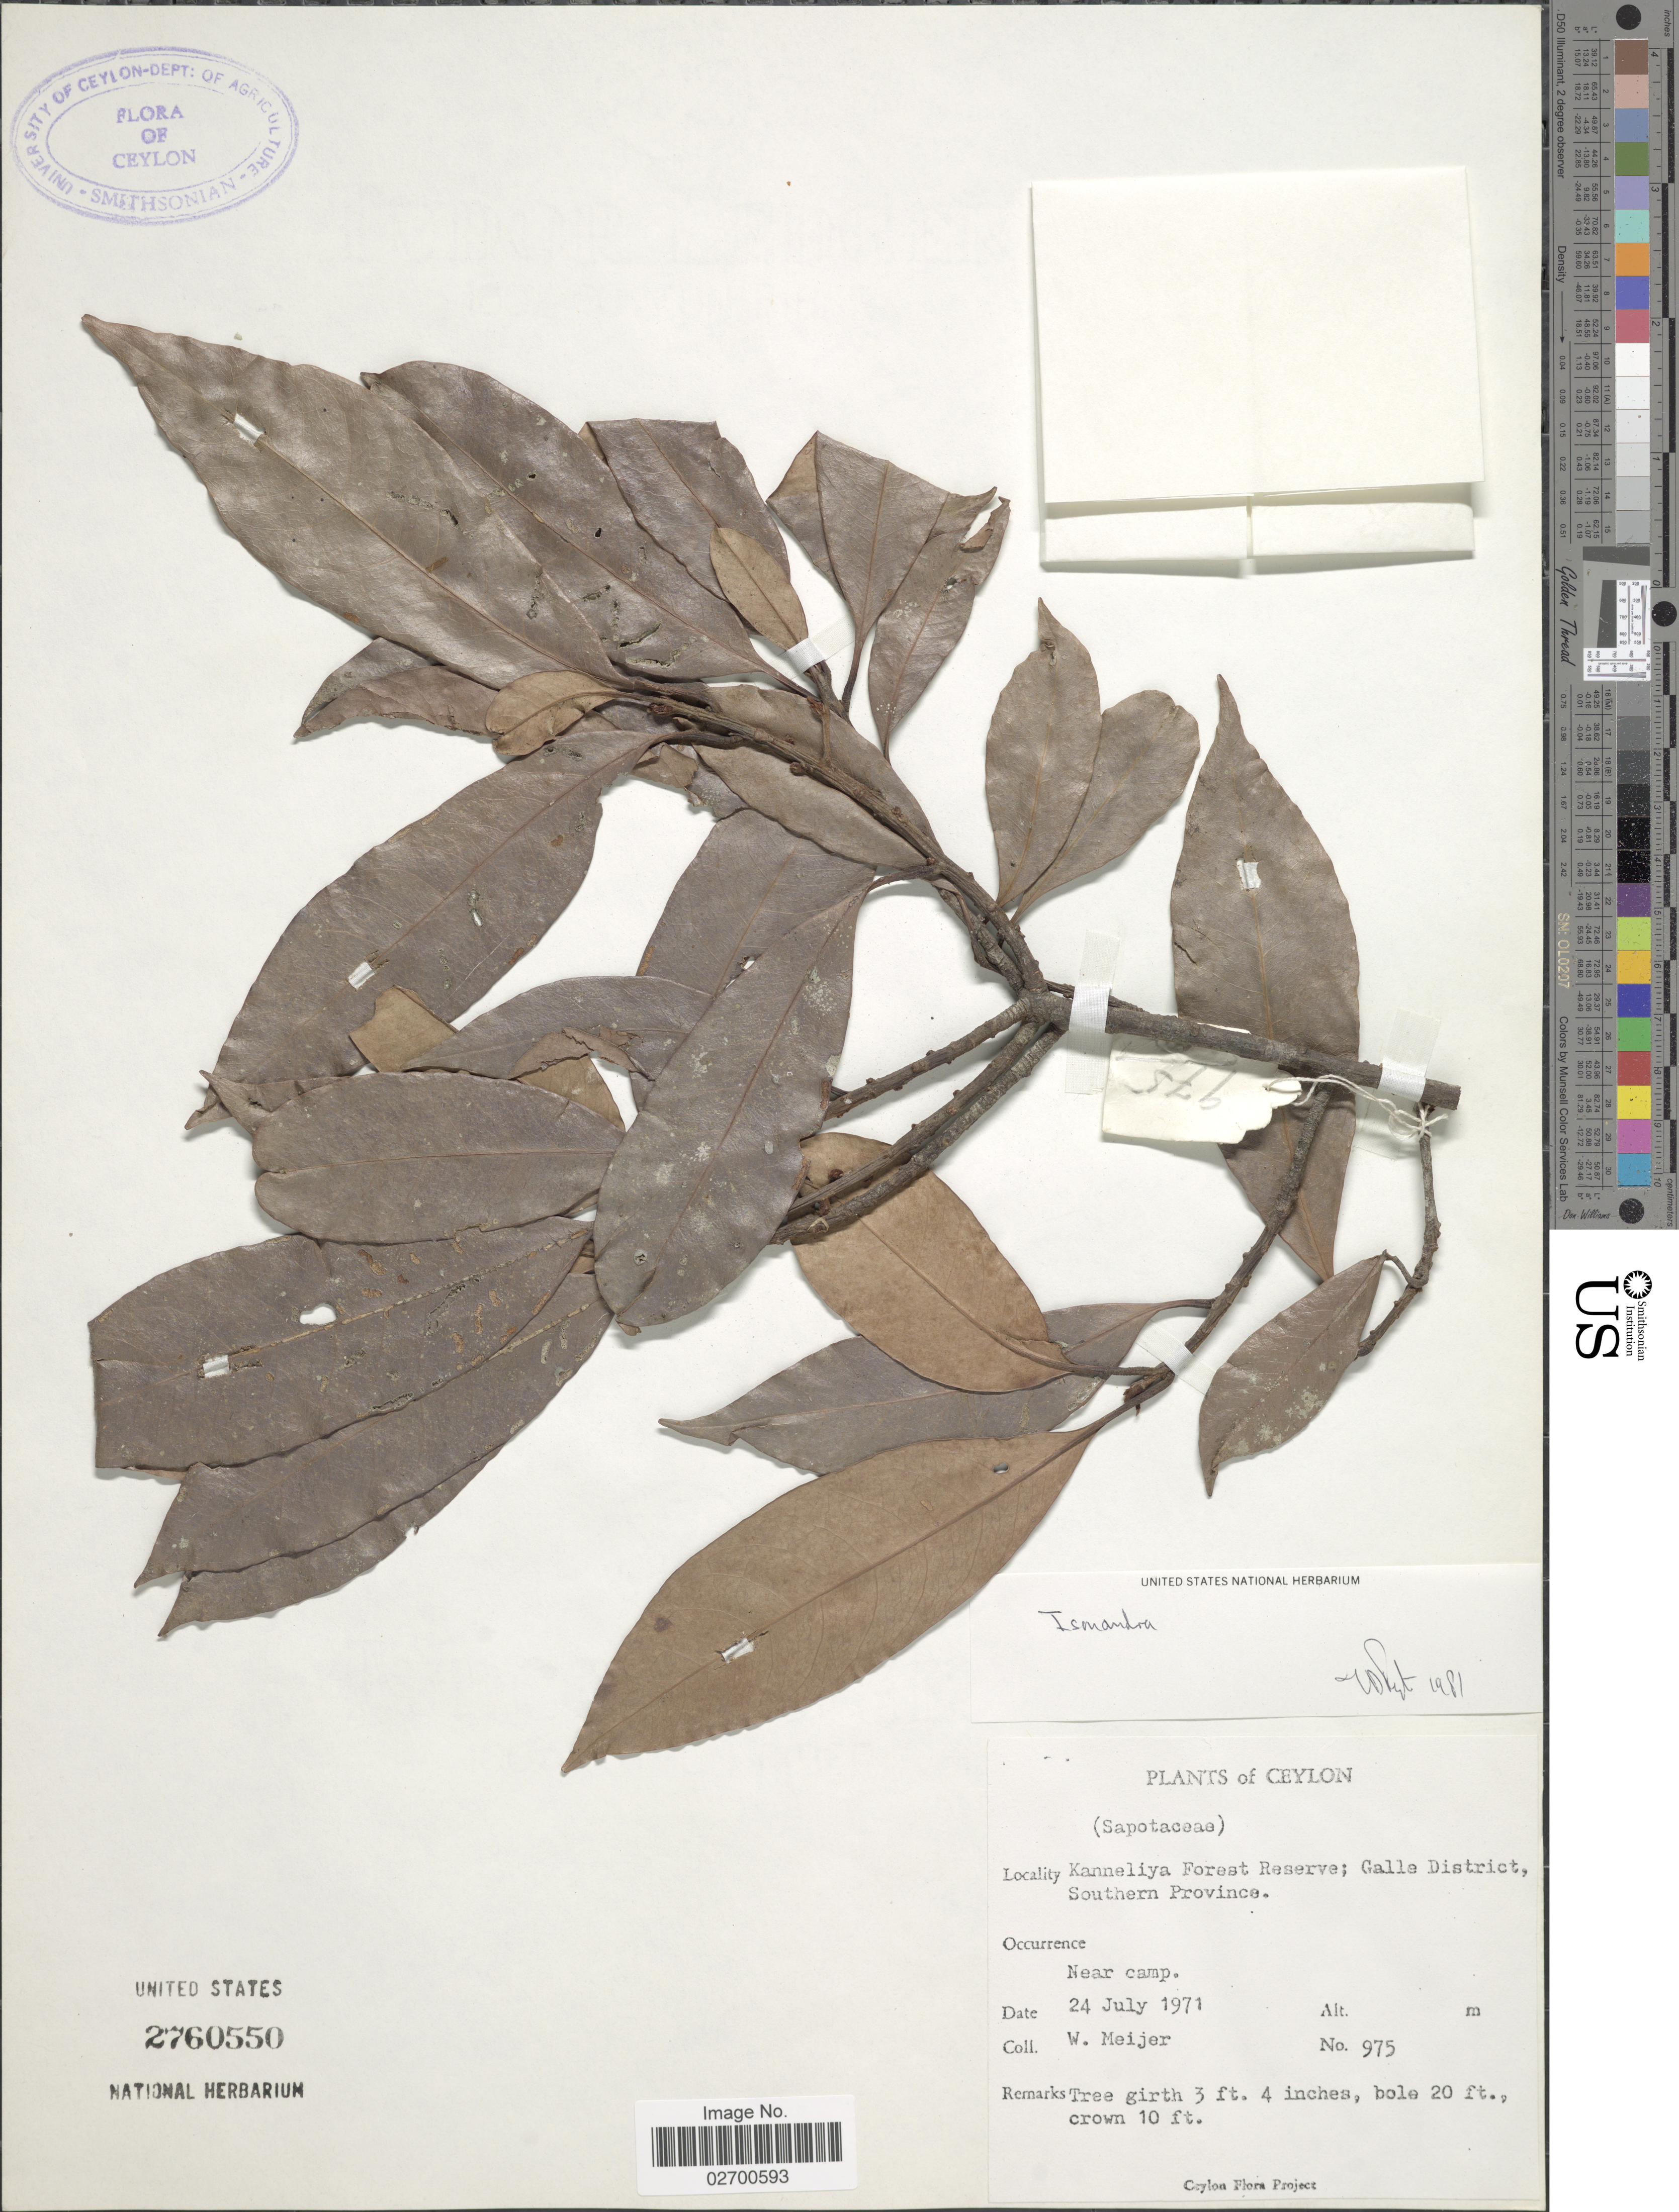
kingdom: Plantae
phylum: Tracheophyta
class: Magnoliopsida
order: Ericales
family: Sapotaceae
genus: Isonandra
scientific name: Isonandra sp.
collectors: W. Meijer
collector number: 975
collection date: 1971-07-24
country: Sri Lanka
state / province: Southern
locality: Kanneliya Forest Reserve; Galle District, Southern Province. Ceylon.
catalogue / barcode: US 2760550